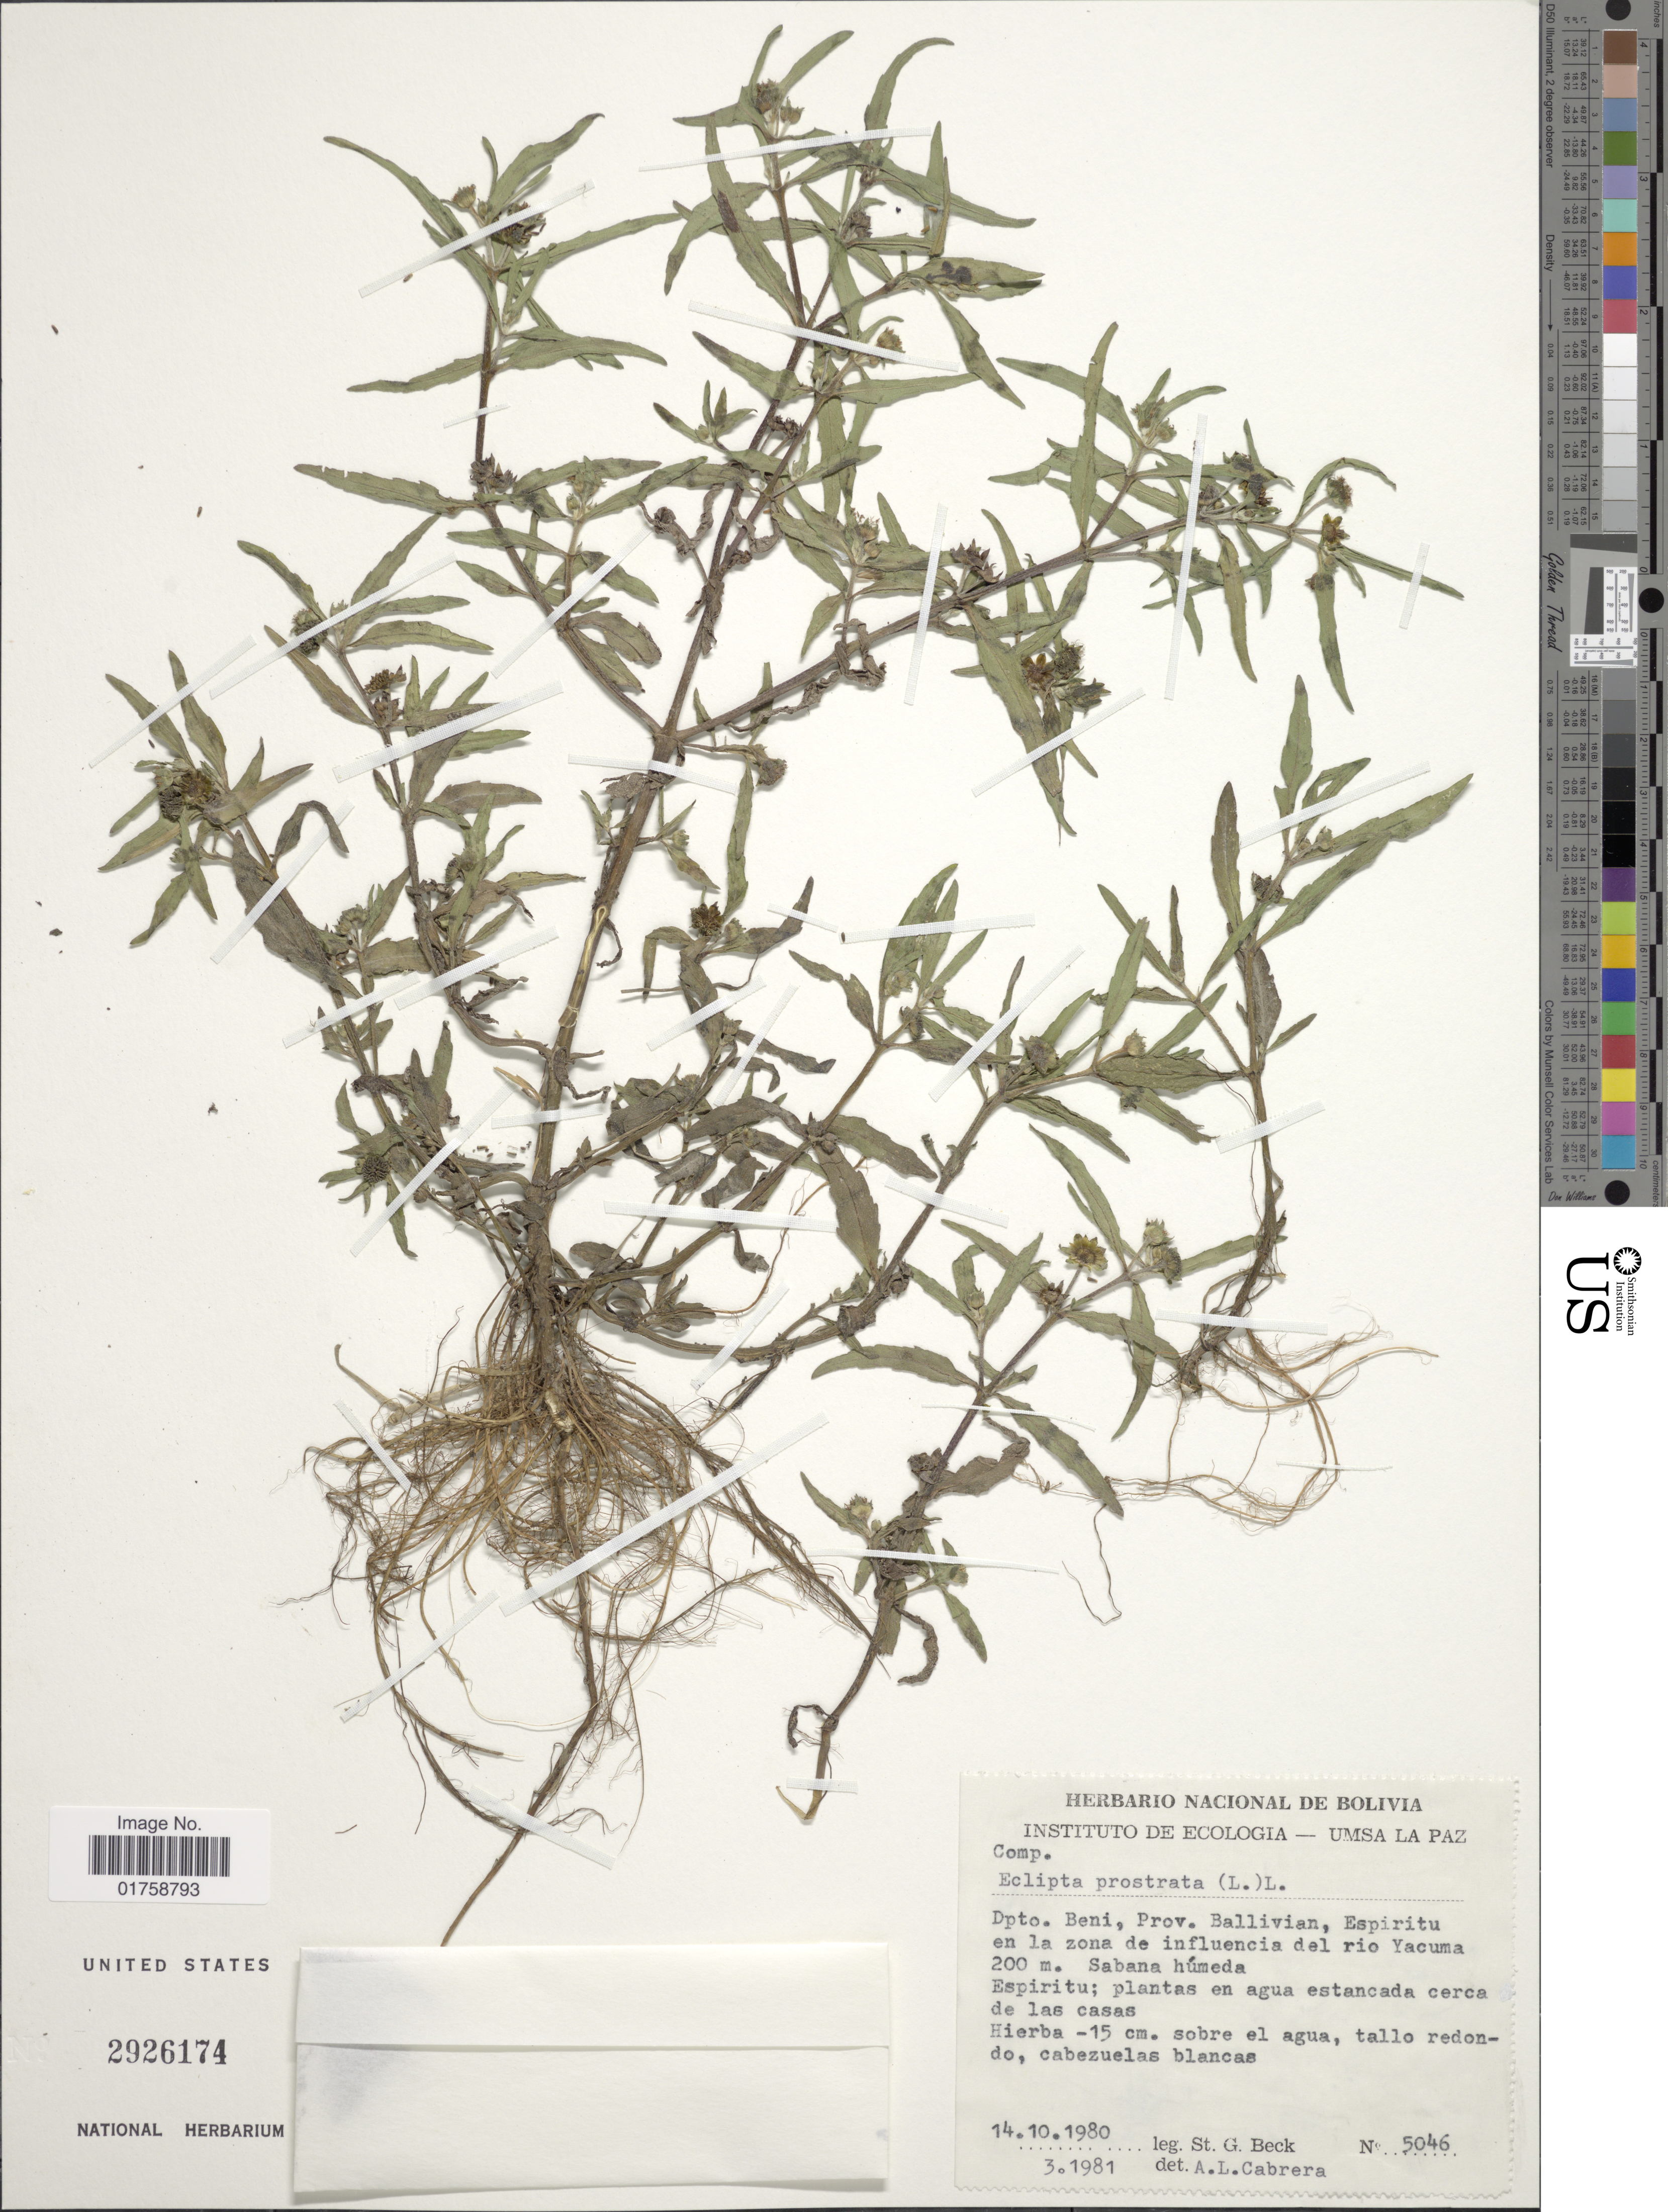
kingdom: Plantae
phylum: Tracheophyta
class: Magnoliopsida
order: Asterales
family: Asteraceae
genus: Eclipta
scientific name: Eclipta alba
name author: (L.) Hassk.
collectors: S. G. Beck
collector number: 5046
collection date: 1980-10-14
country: Bolivia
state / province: Beni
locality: Dpto. Beni, Prov. Ballivian, Espiritu en la zona de influencia del rio yacuma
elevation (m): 200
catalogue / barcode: US 2926174